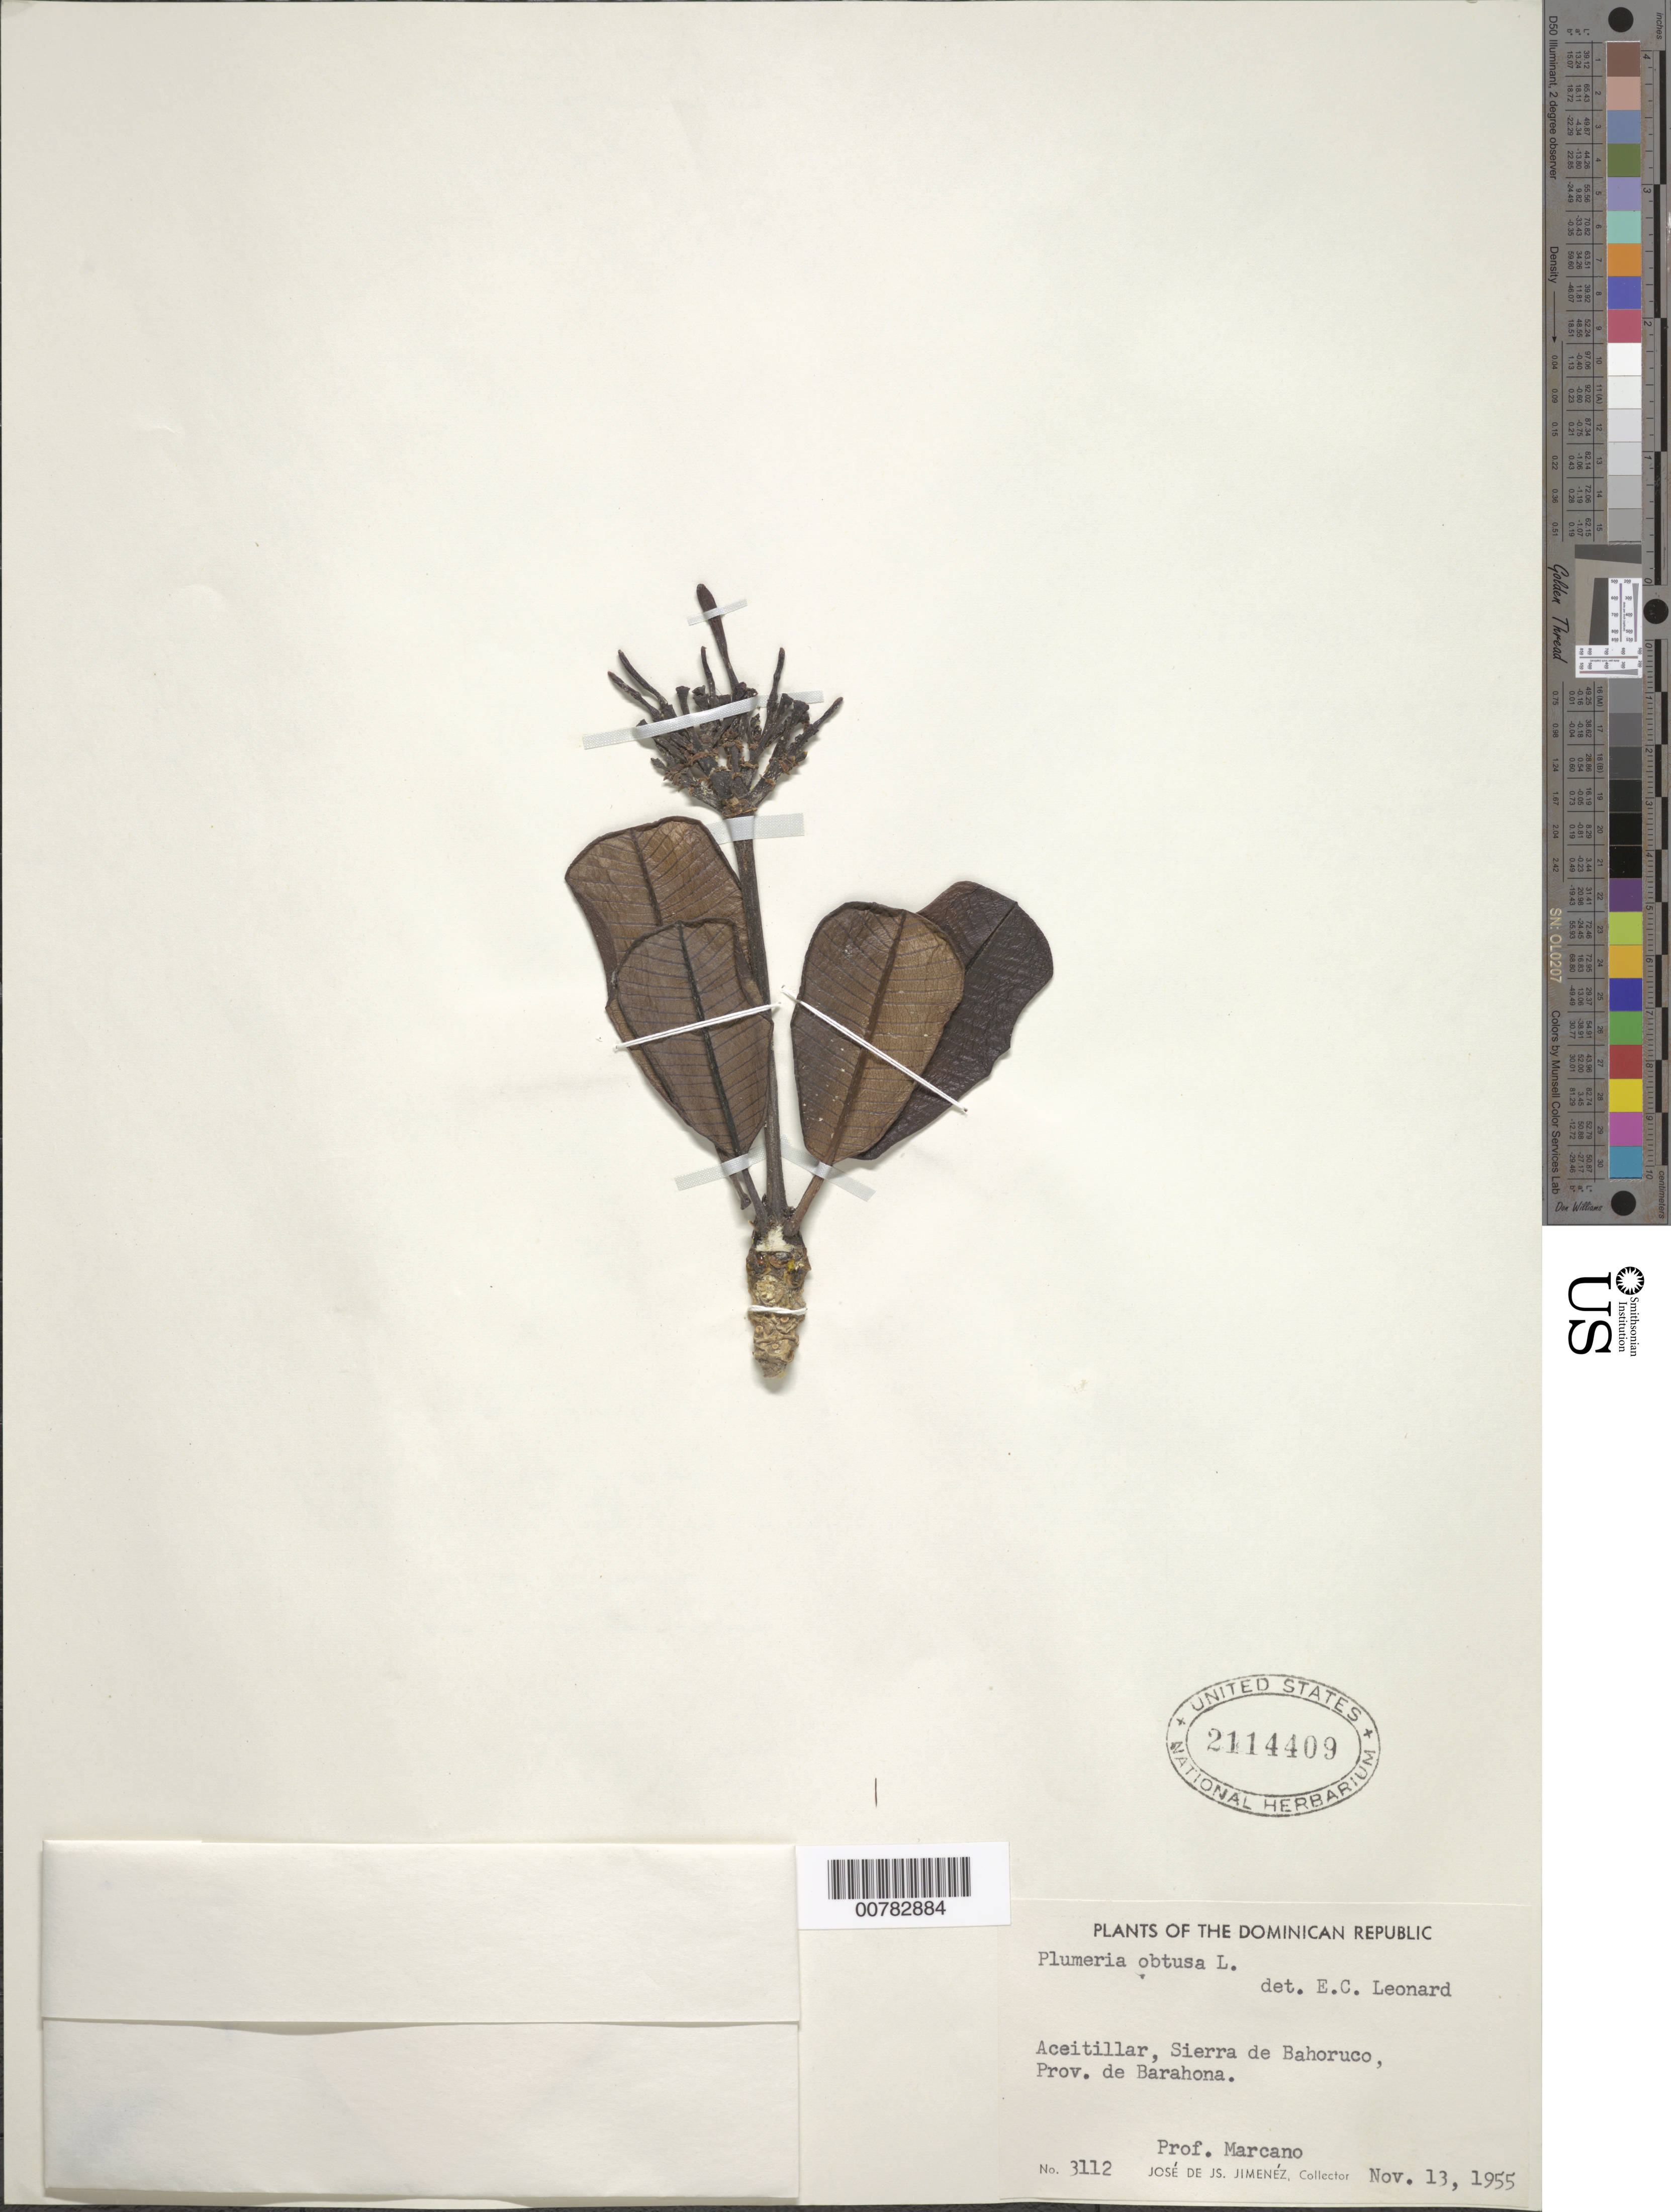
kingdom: Plantae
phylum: Tracheophyta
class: Magnoliopsida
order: Gentianales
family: Apocynaceae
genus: Plumeria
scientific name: Plumeria obtusa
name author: L.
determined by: Leonard, Emery C., (US)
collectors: E. J. Marcano F.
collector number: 3112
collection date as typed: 13 Nov 1955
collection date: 1955-11-13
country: Dominican Republic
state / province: Barahona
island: Hispaniola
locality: Aceitillar, Sierra de Bahoruco.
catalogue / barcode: US 2114409